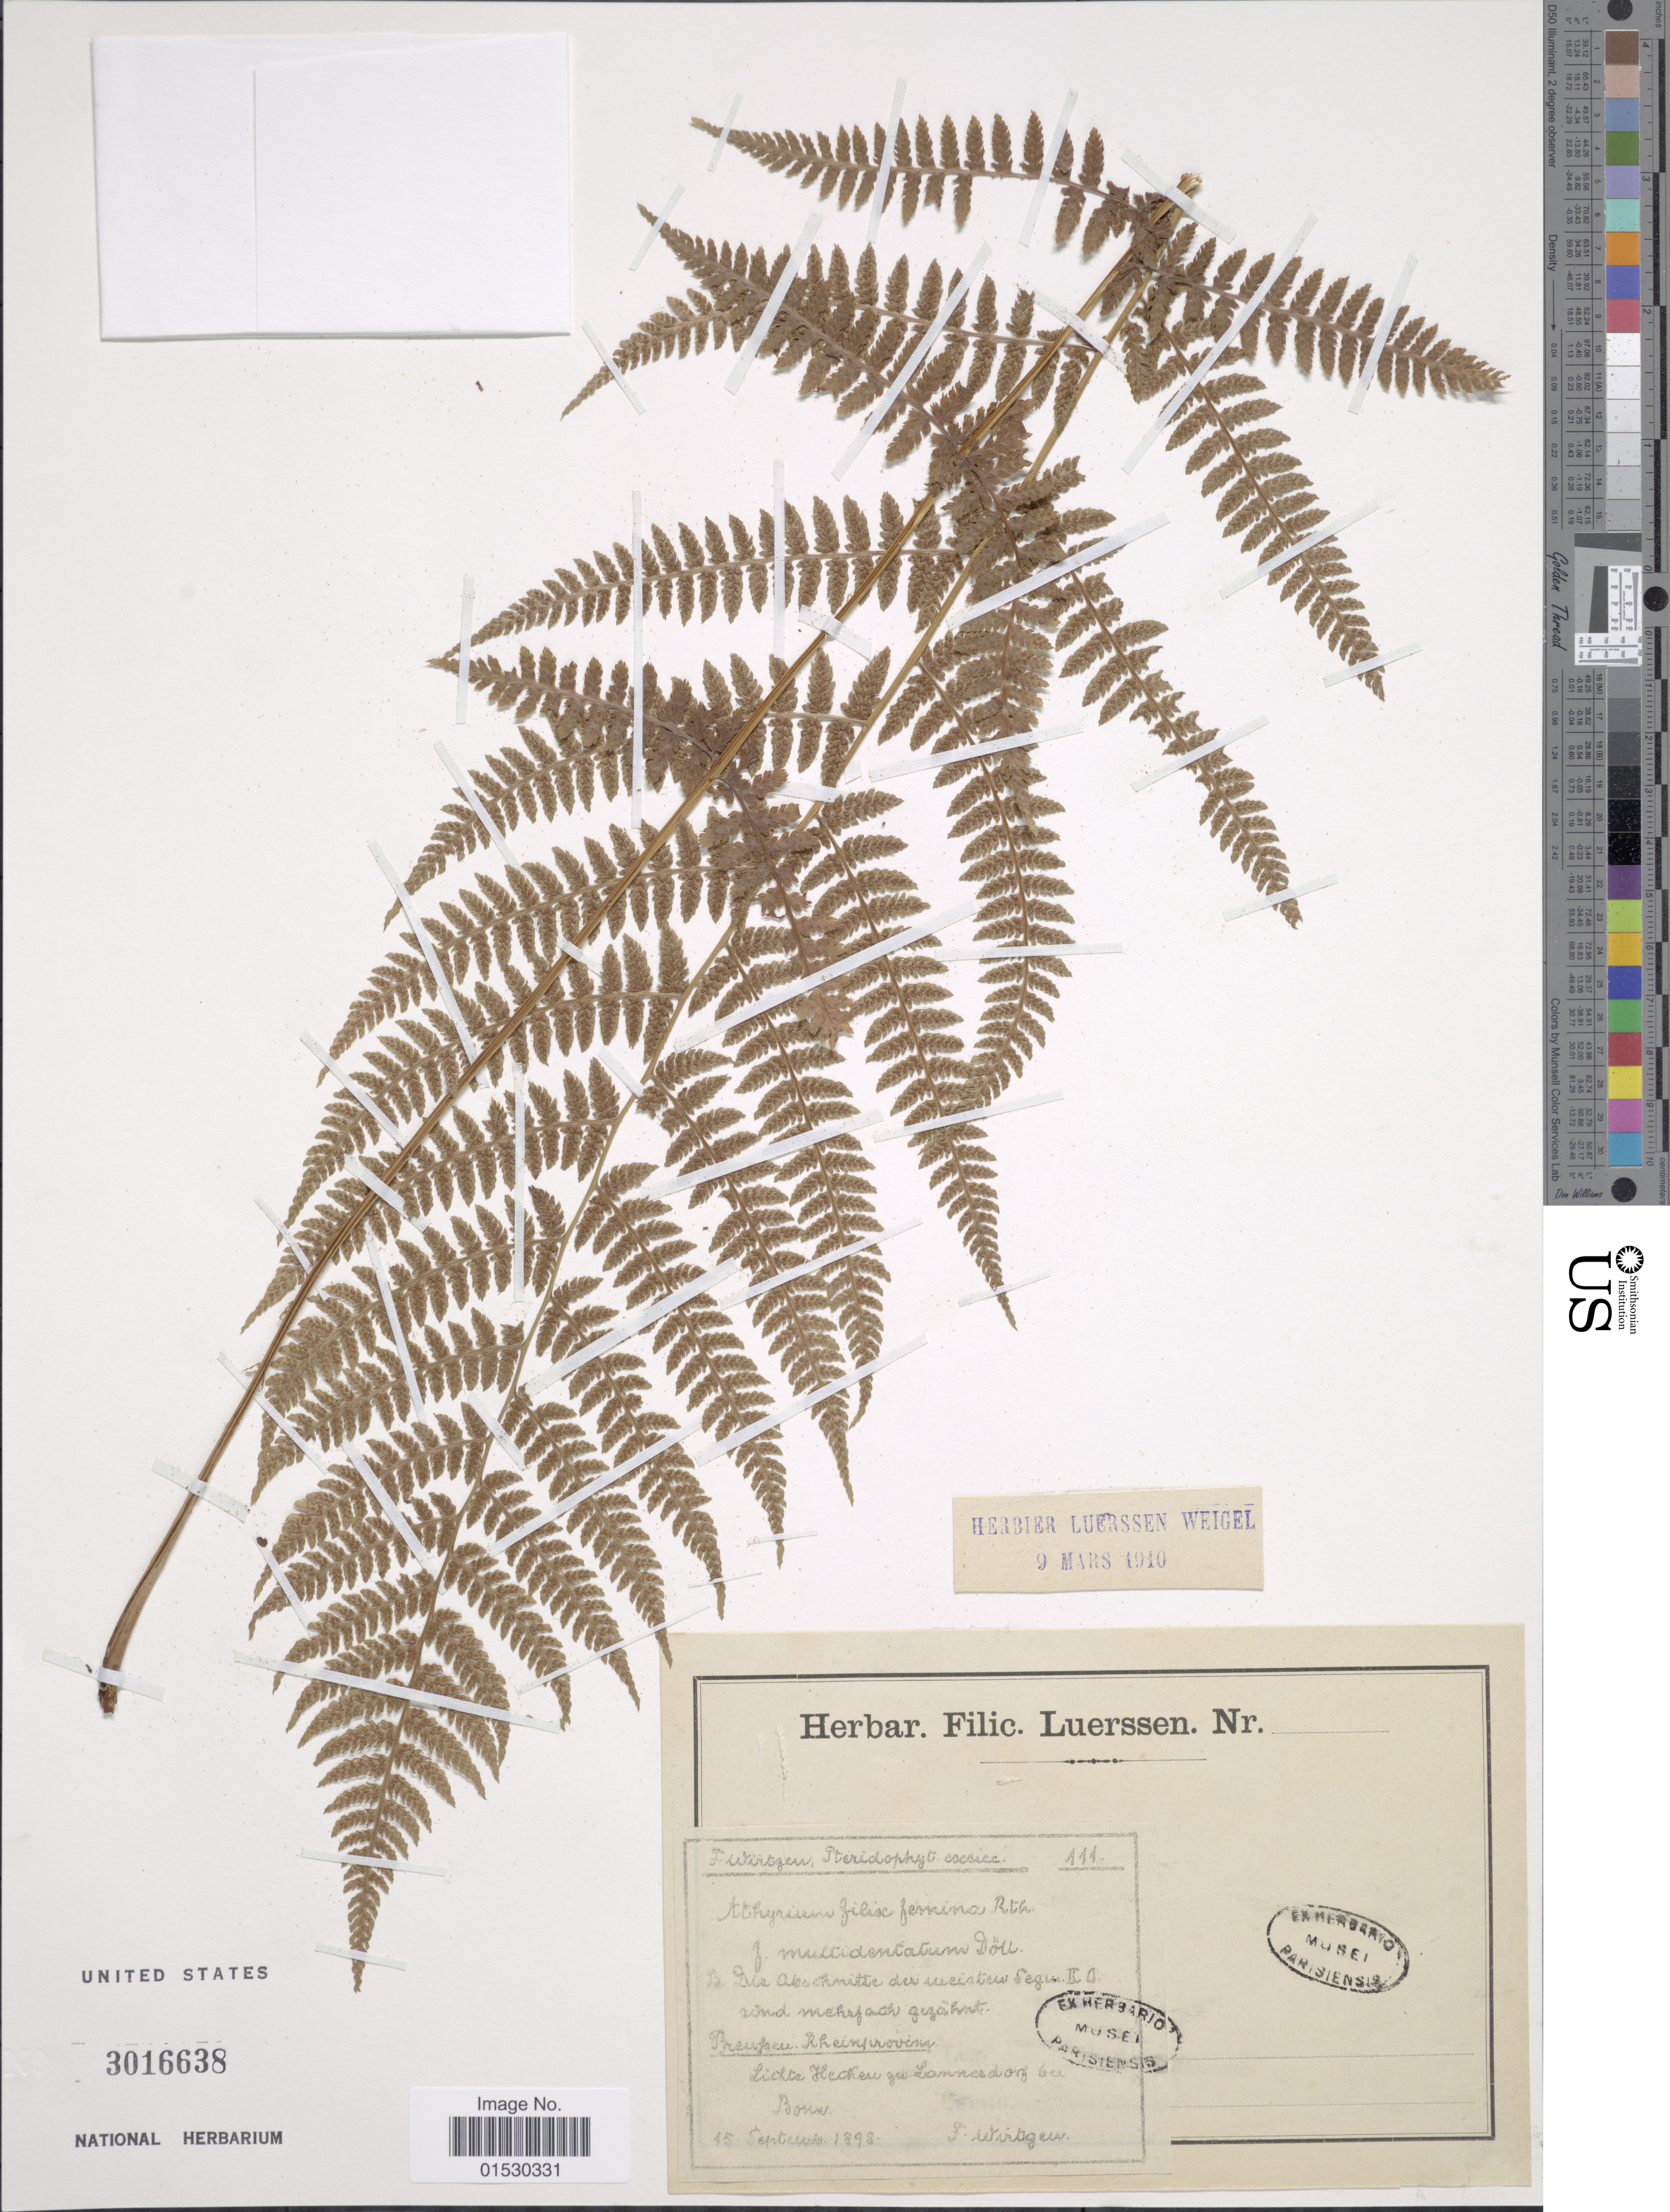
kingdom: Plantae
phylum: Tracheophyta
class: Polypodiopsida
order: Polypodiales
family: Athyriaceae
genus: Athyrium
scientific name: Athyrium filix-femina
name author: (L.) Roth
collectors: S. Wirtgen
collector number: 111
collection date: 1898-09-15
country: Germany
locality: B. Dis abschnitte den sueisteust segin II.O sind mehrfach gezahnt, Preufseu Rheinferoving, Lichte Hecheu gw Lamnesdorg bru brown [interpreted]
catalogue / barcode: US 3016638